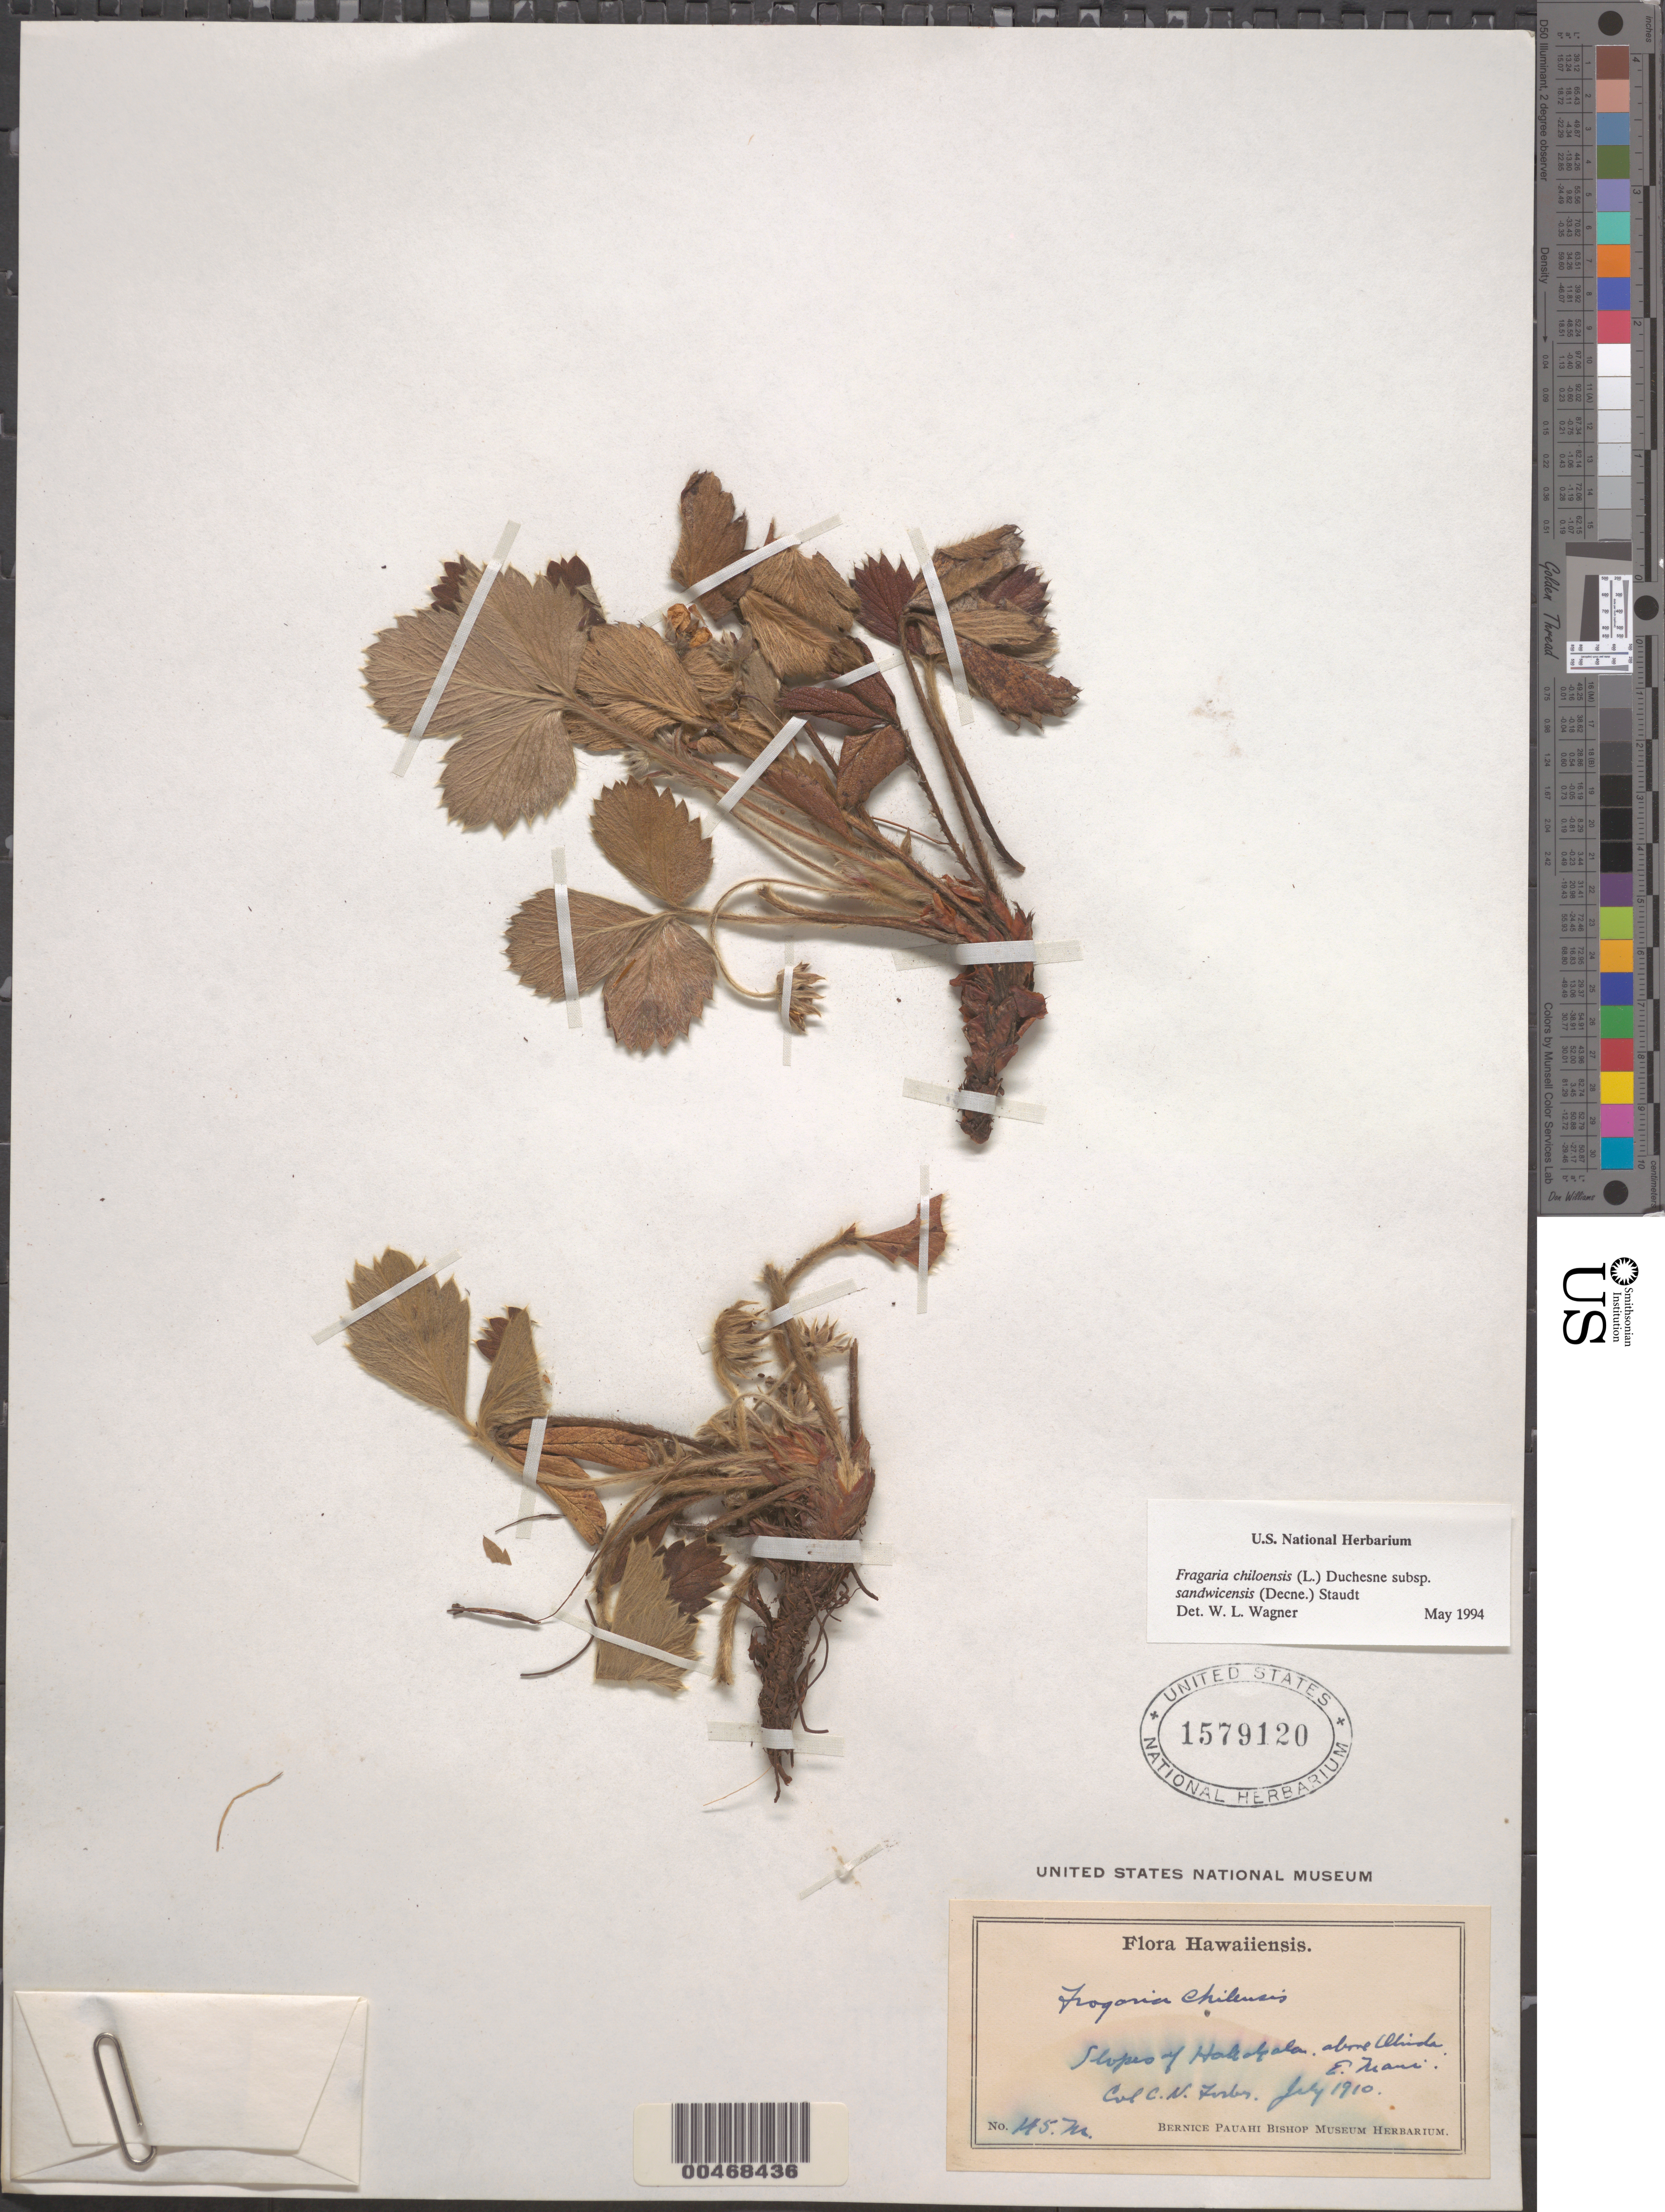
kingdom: Plantae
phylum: Tracheophyta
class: Magnoliopsida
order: Rosales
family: Rosaceae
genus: Fragaria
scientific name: Fragaria chiloensis subsp. sandwicensis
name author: (Decne.) Staudt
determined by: Wagner, W. L., (BOT), Smithsonian Institution - National Museum of Natural History (UNITED STATES)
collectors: C. N. Forbes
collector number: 145.M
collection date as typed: Jul 1910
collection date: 1910-07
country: United States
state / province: Hawaii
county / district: Maui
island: Maui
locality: Slopes of Haleakala, above Olinda, E Maui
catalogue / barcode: US 1579120